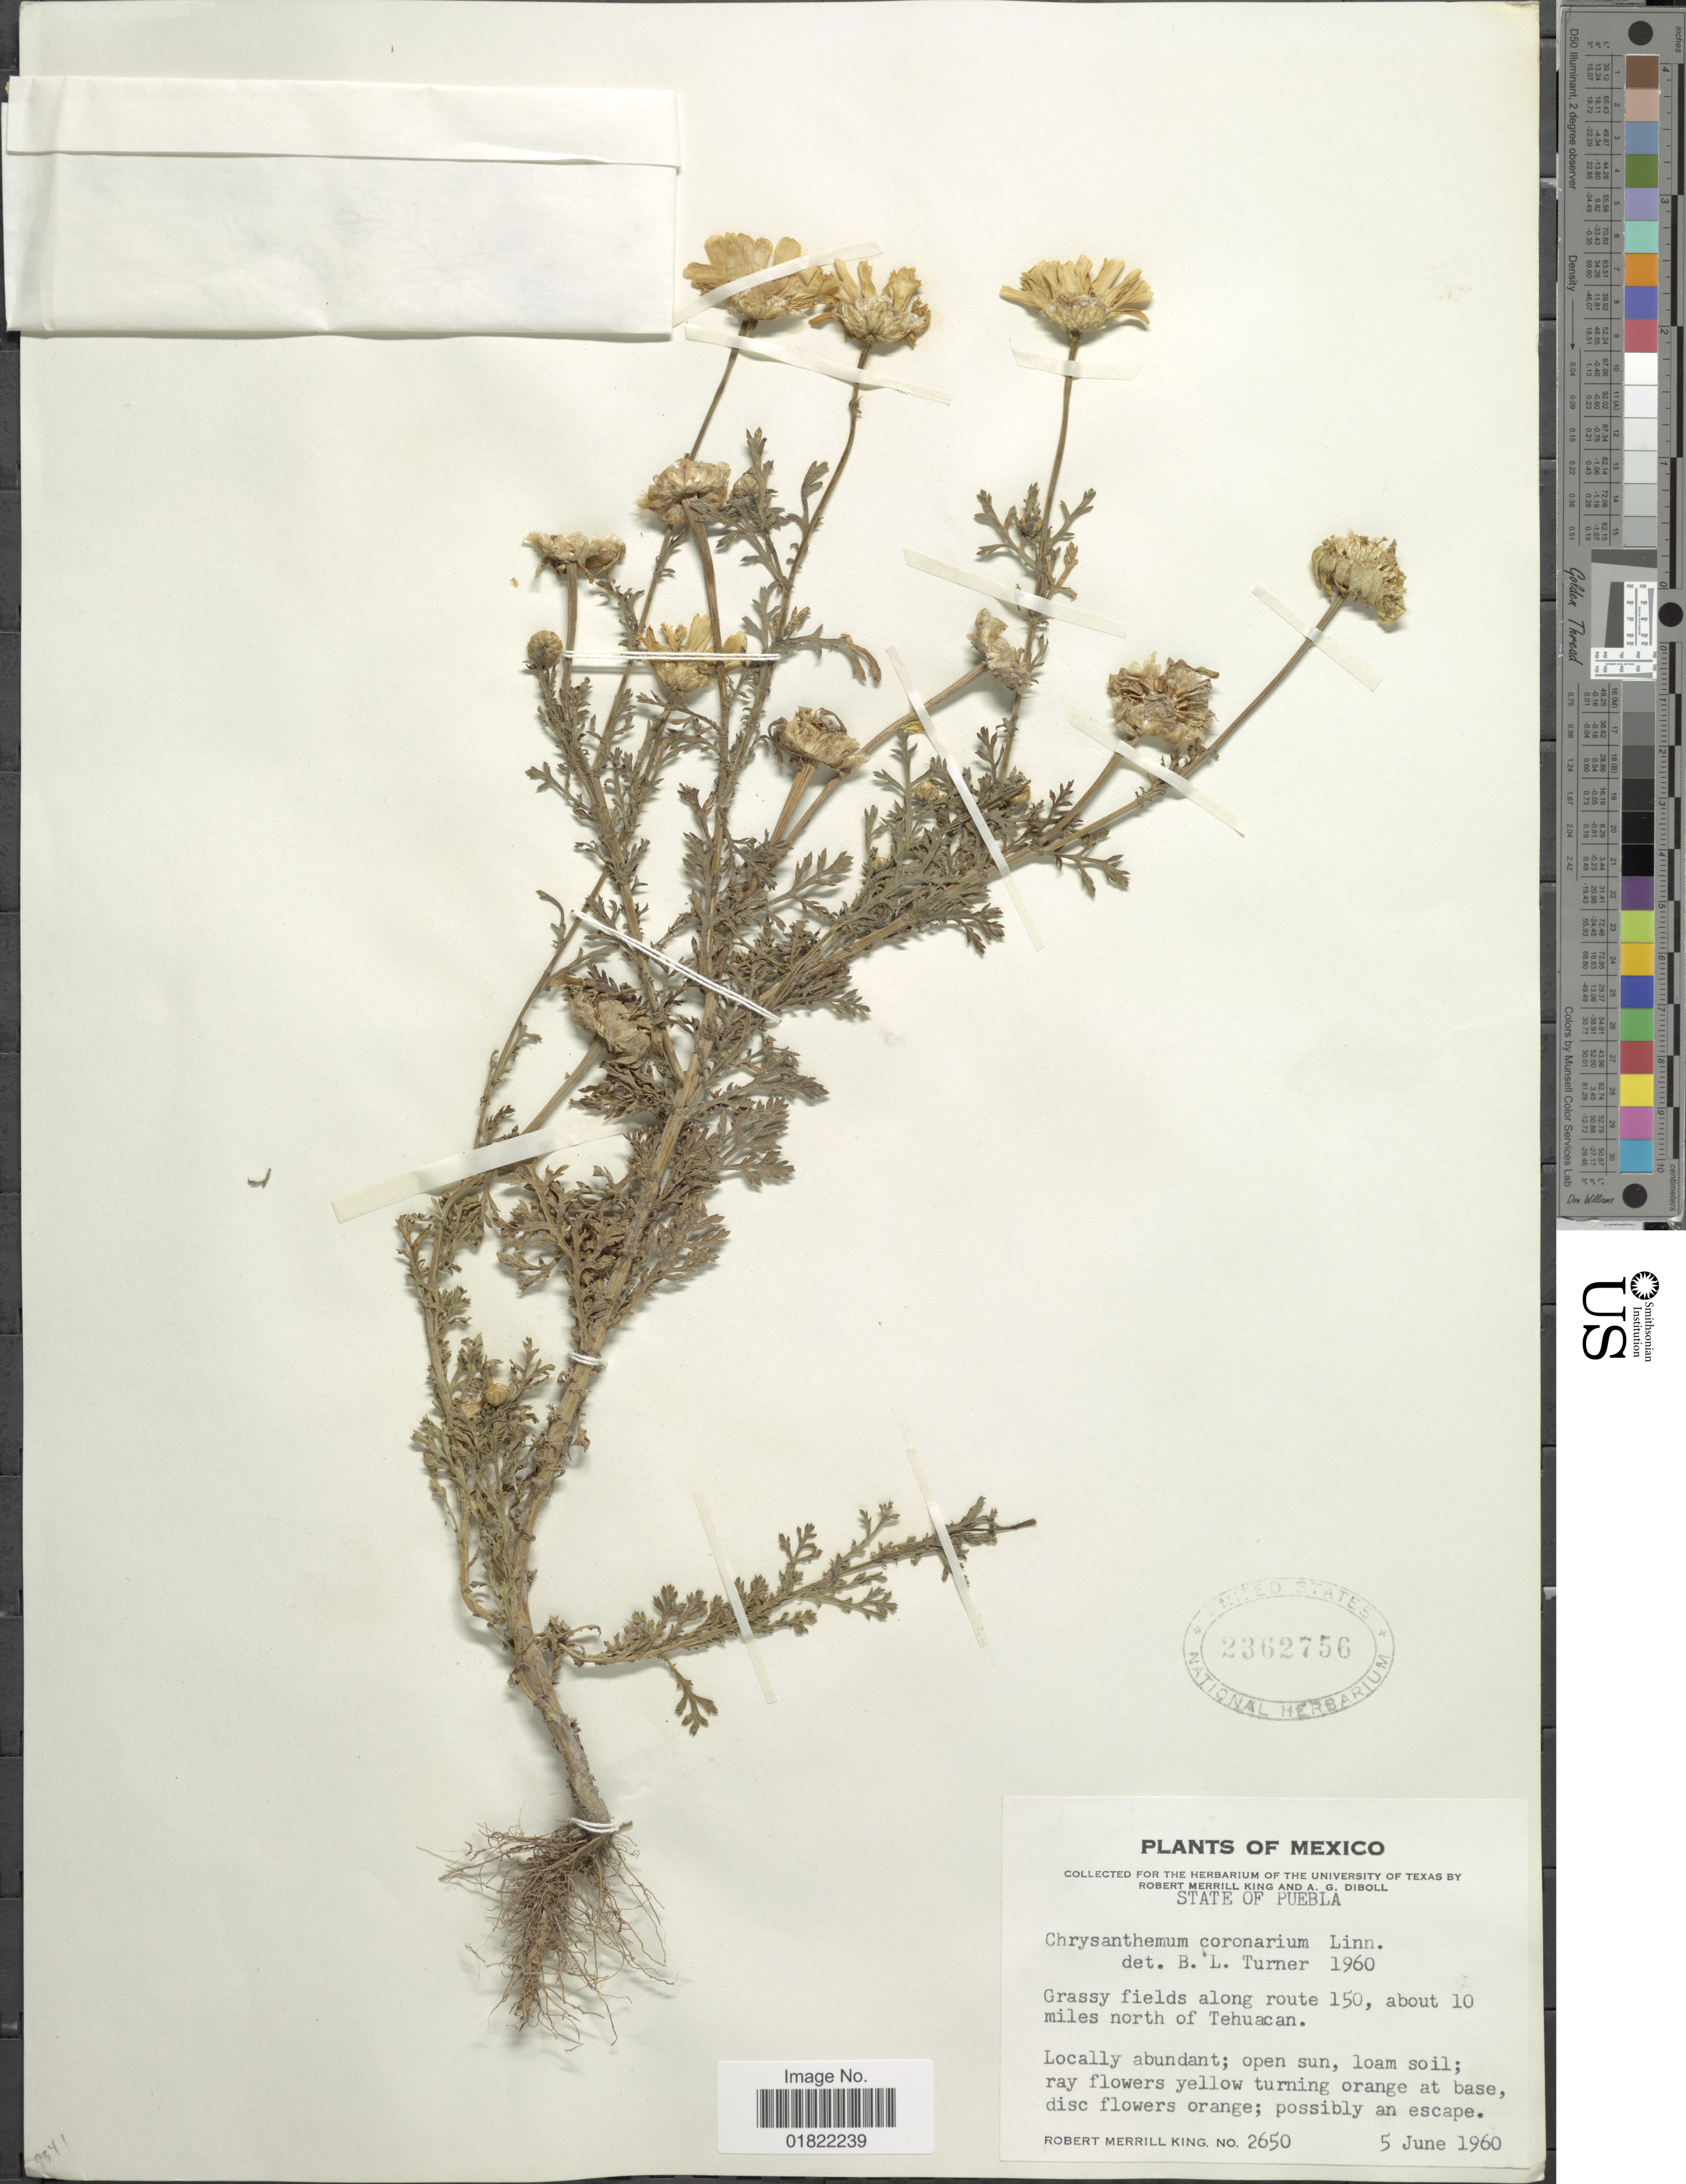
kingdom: Plantae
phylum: Tracheophyta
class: Magnoliopsida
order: Asterales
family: Asteraceae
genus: Chrysanthemum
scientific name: Chrysanthemum coronarium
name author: L.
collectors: R. M. King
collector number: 2650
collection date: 1960-06-05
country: Mexico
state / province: Puebla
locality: State of Puebla, Grassy fields along route 150, about 10 miles north of Tehuacan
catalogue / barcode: US 2362756